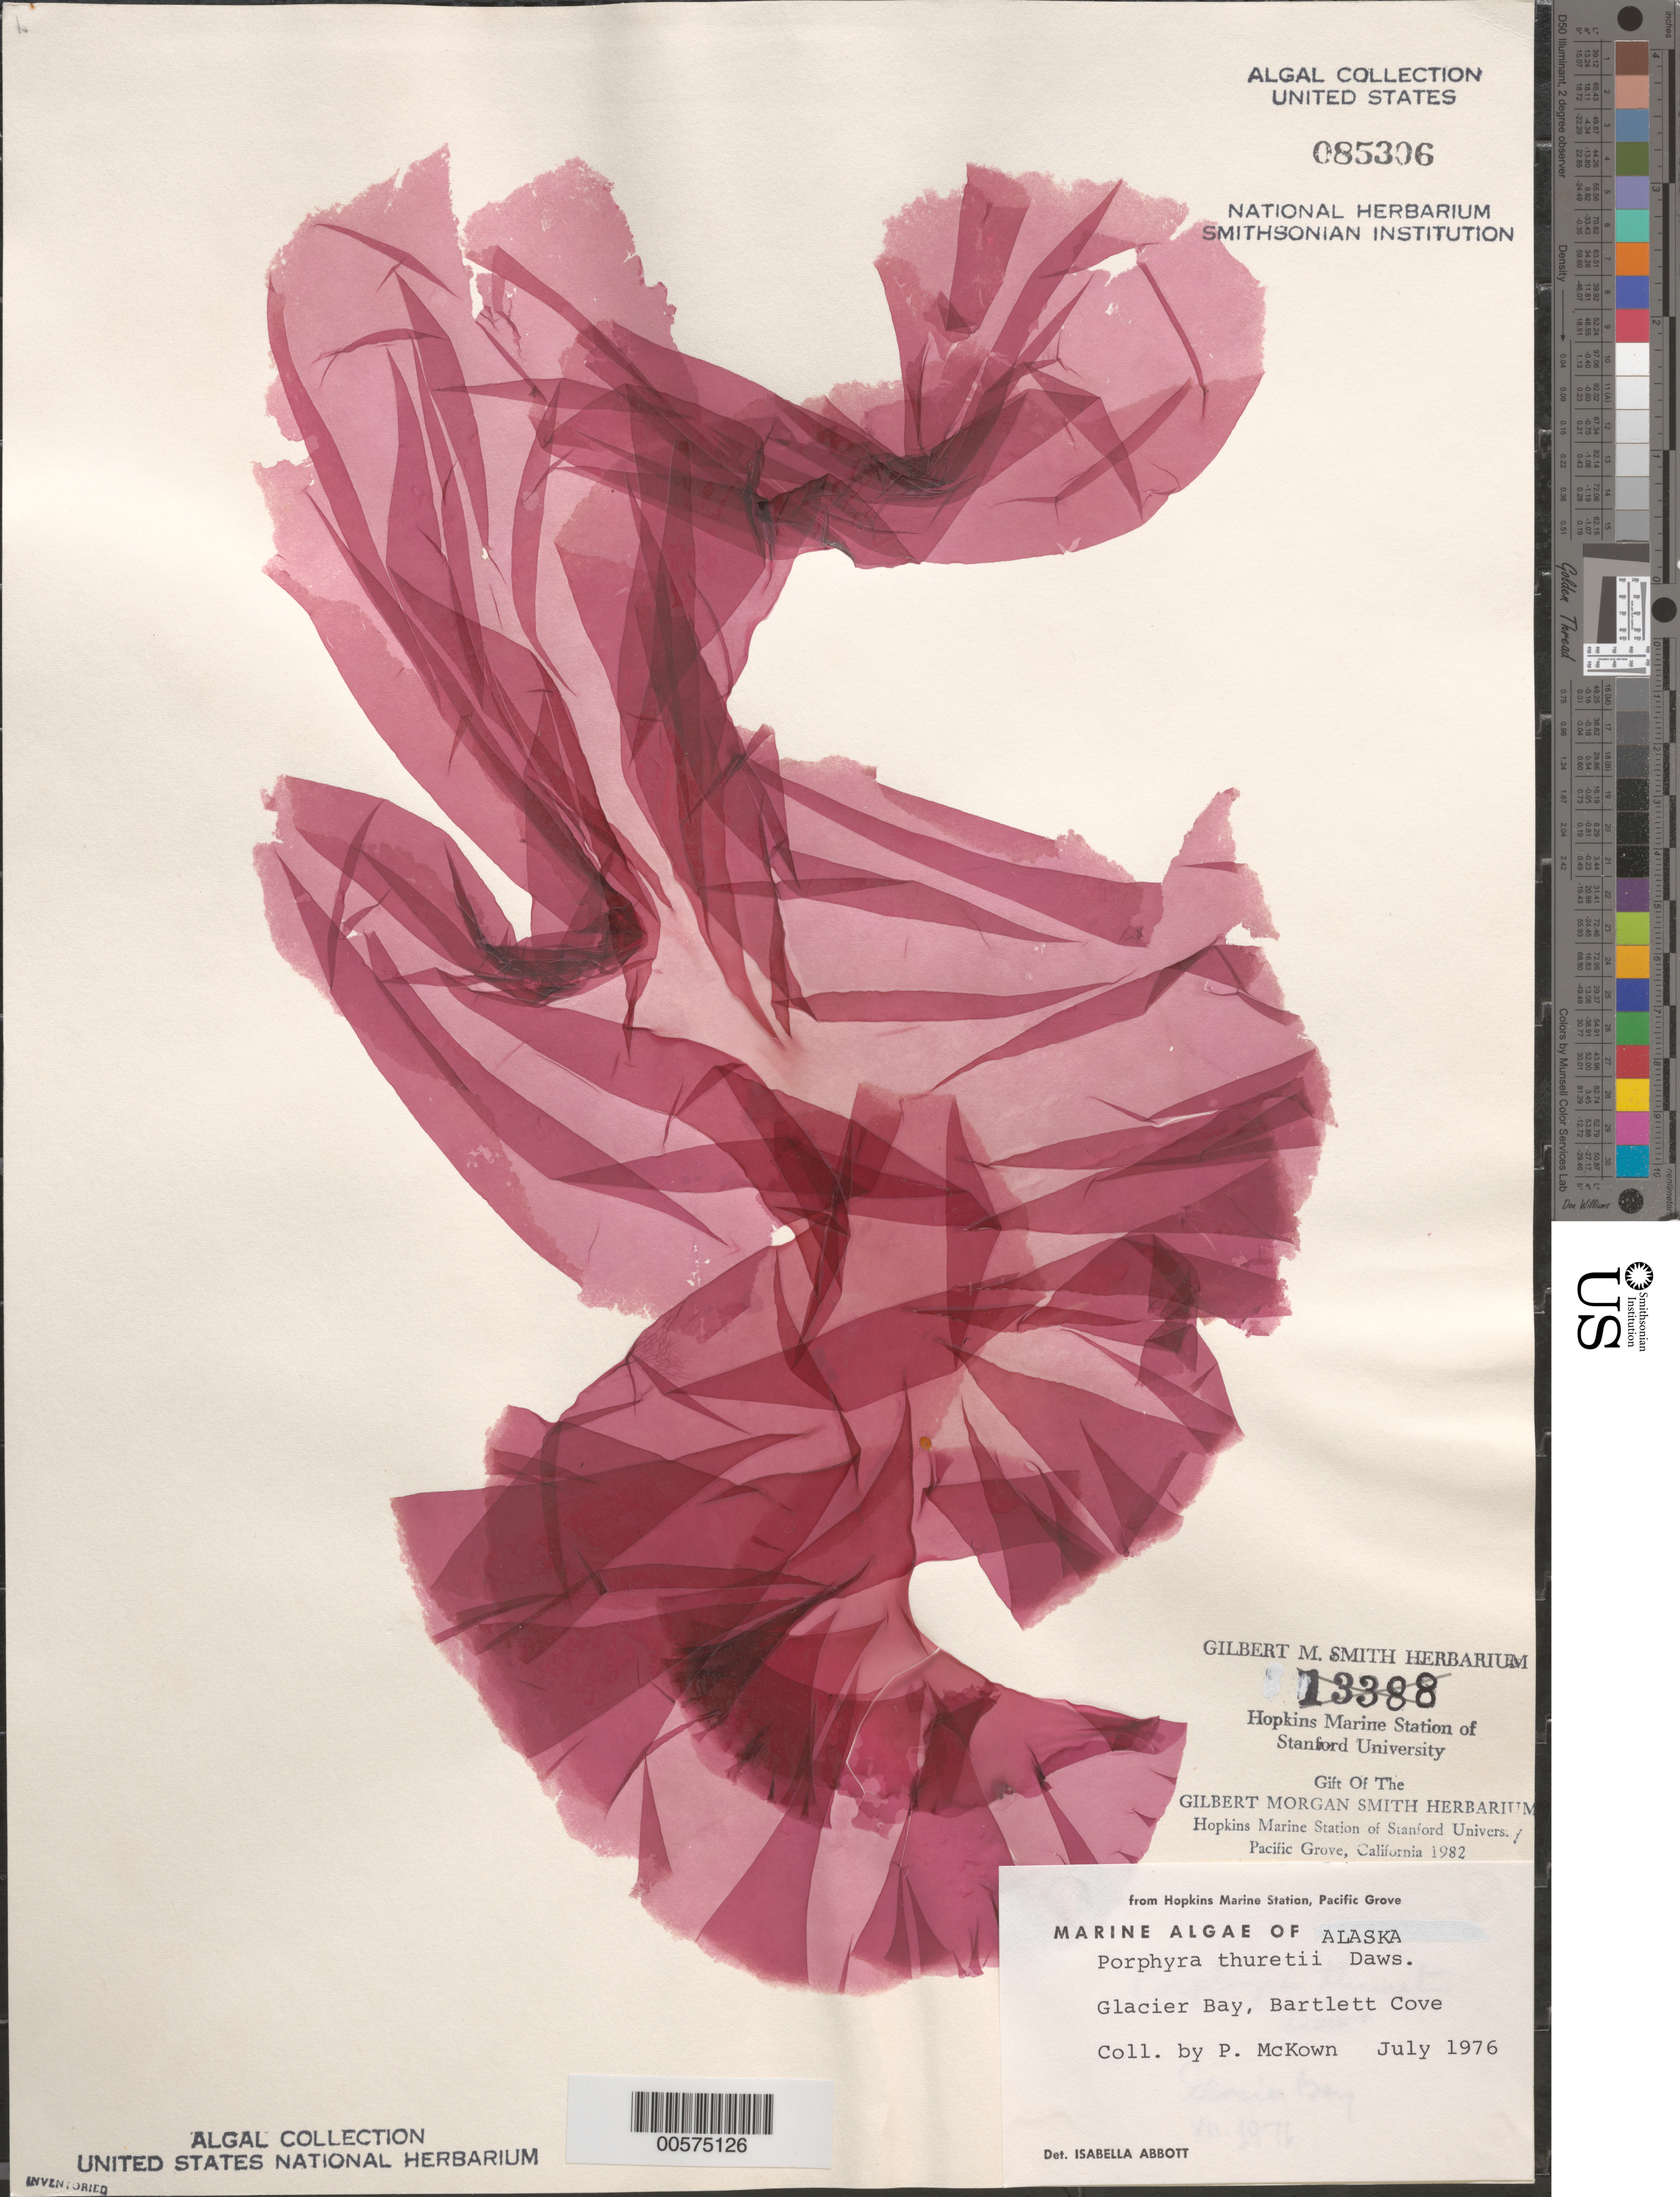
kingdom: Plantae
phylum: Rhodophyta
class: Bangiophyceae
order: Bangiales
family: Bangiaceae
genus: Pyropia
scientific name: Pyropia thuretii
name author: (Setchell & E.Y. Dawson) J.E. Sutherl. et al.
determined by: Algae name updating Project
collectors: P. McKown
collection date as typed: Jul 1976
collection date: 1976-07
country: United States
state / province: Alaska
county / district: Skagway-Yakutat-Angoon Division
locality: Glacier Bay, Bartlett Cove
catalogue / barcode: US 85306